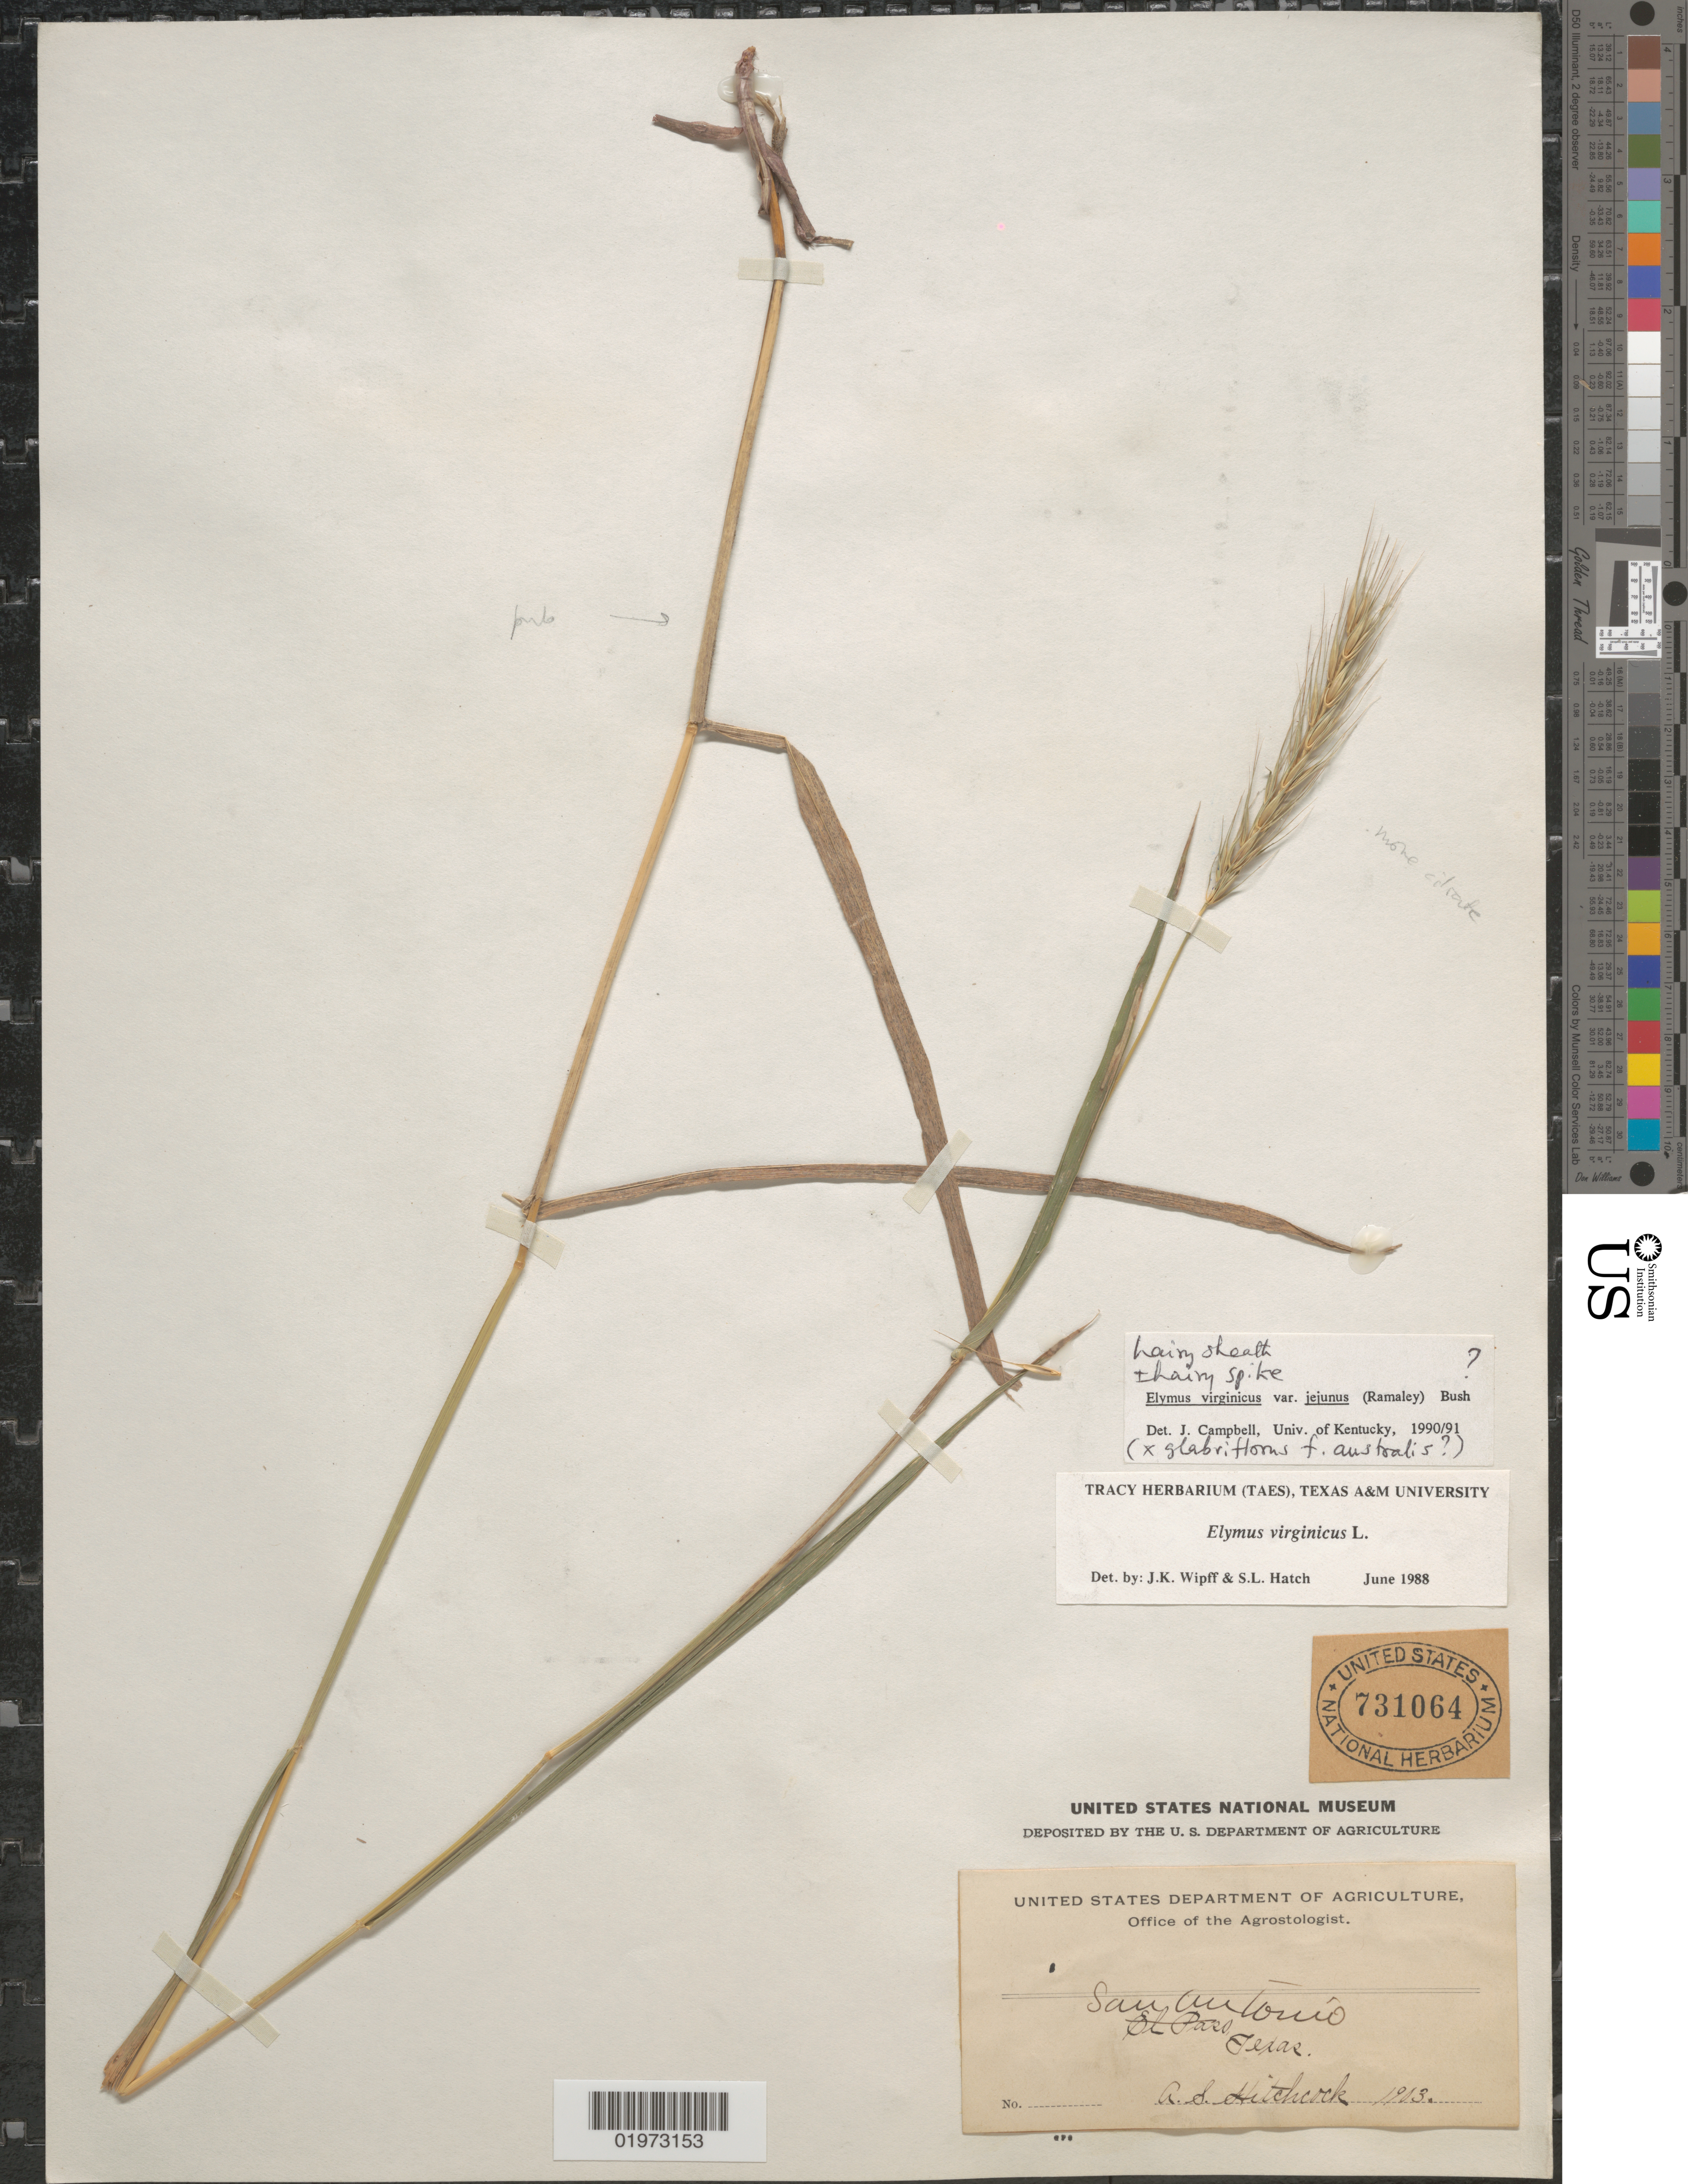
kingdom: Plantae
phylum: Tracheophyta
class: Liliopsida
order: Poales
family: Poaceae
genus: Elymus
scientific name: Elymus virginicus var. virginicus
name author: L.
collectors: A. S. Hitchcock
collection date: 1903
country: United States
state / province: Texas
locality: San Antonio.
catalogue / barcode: US 731064